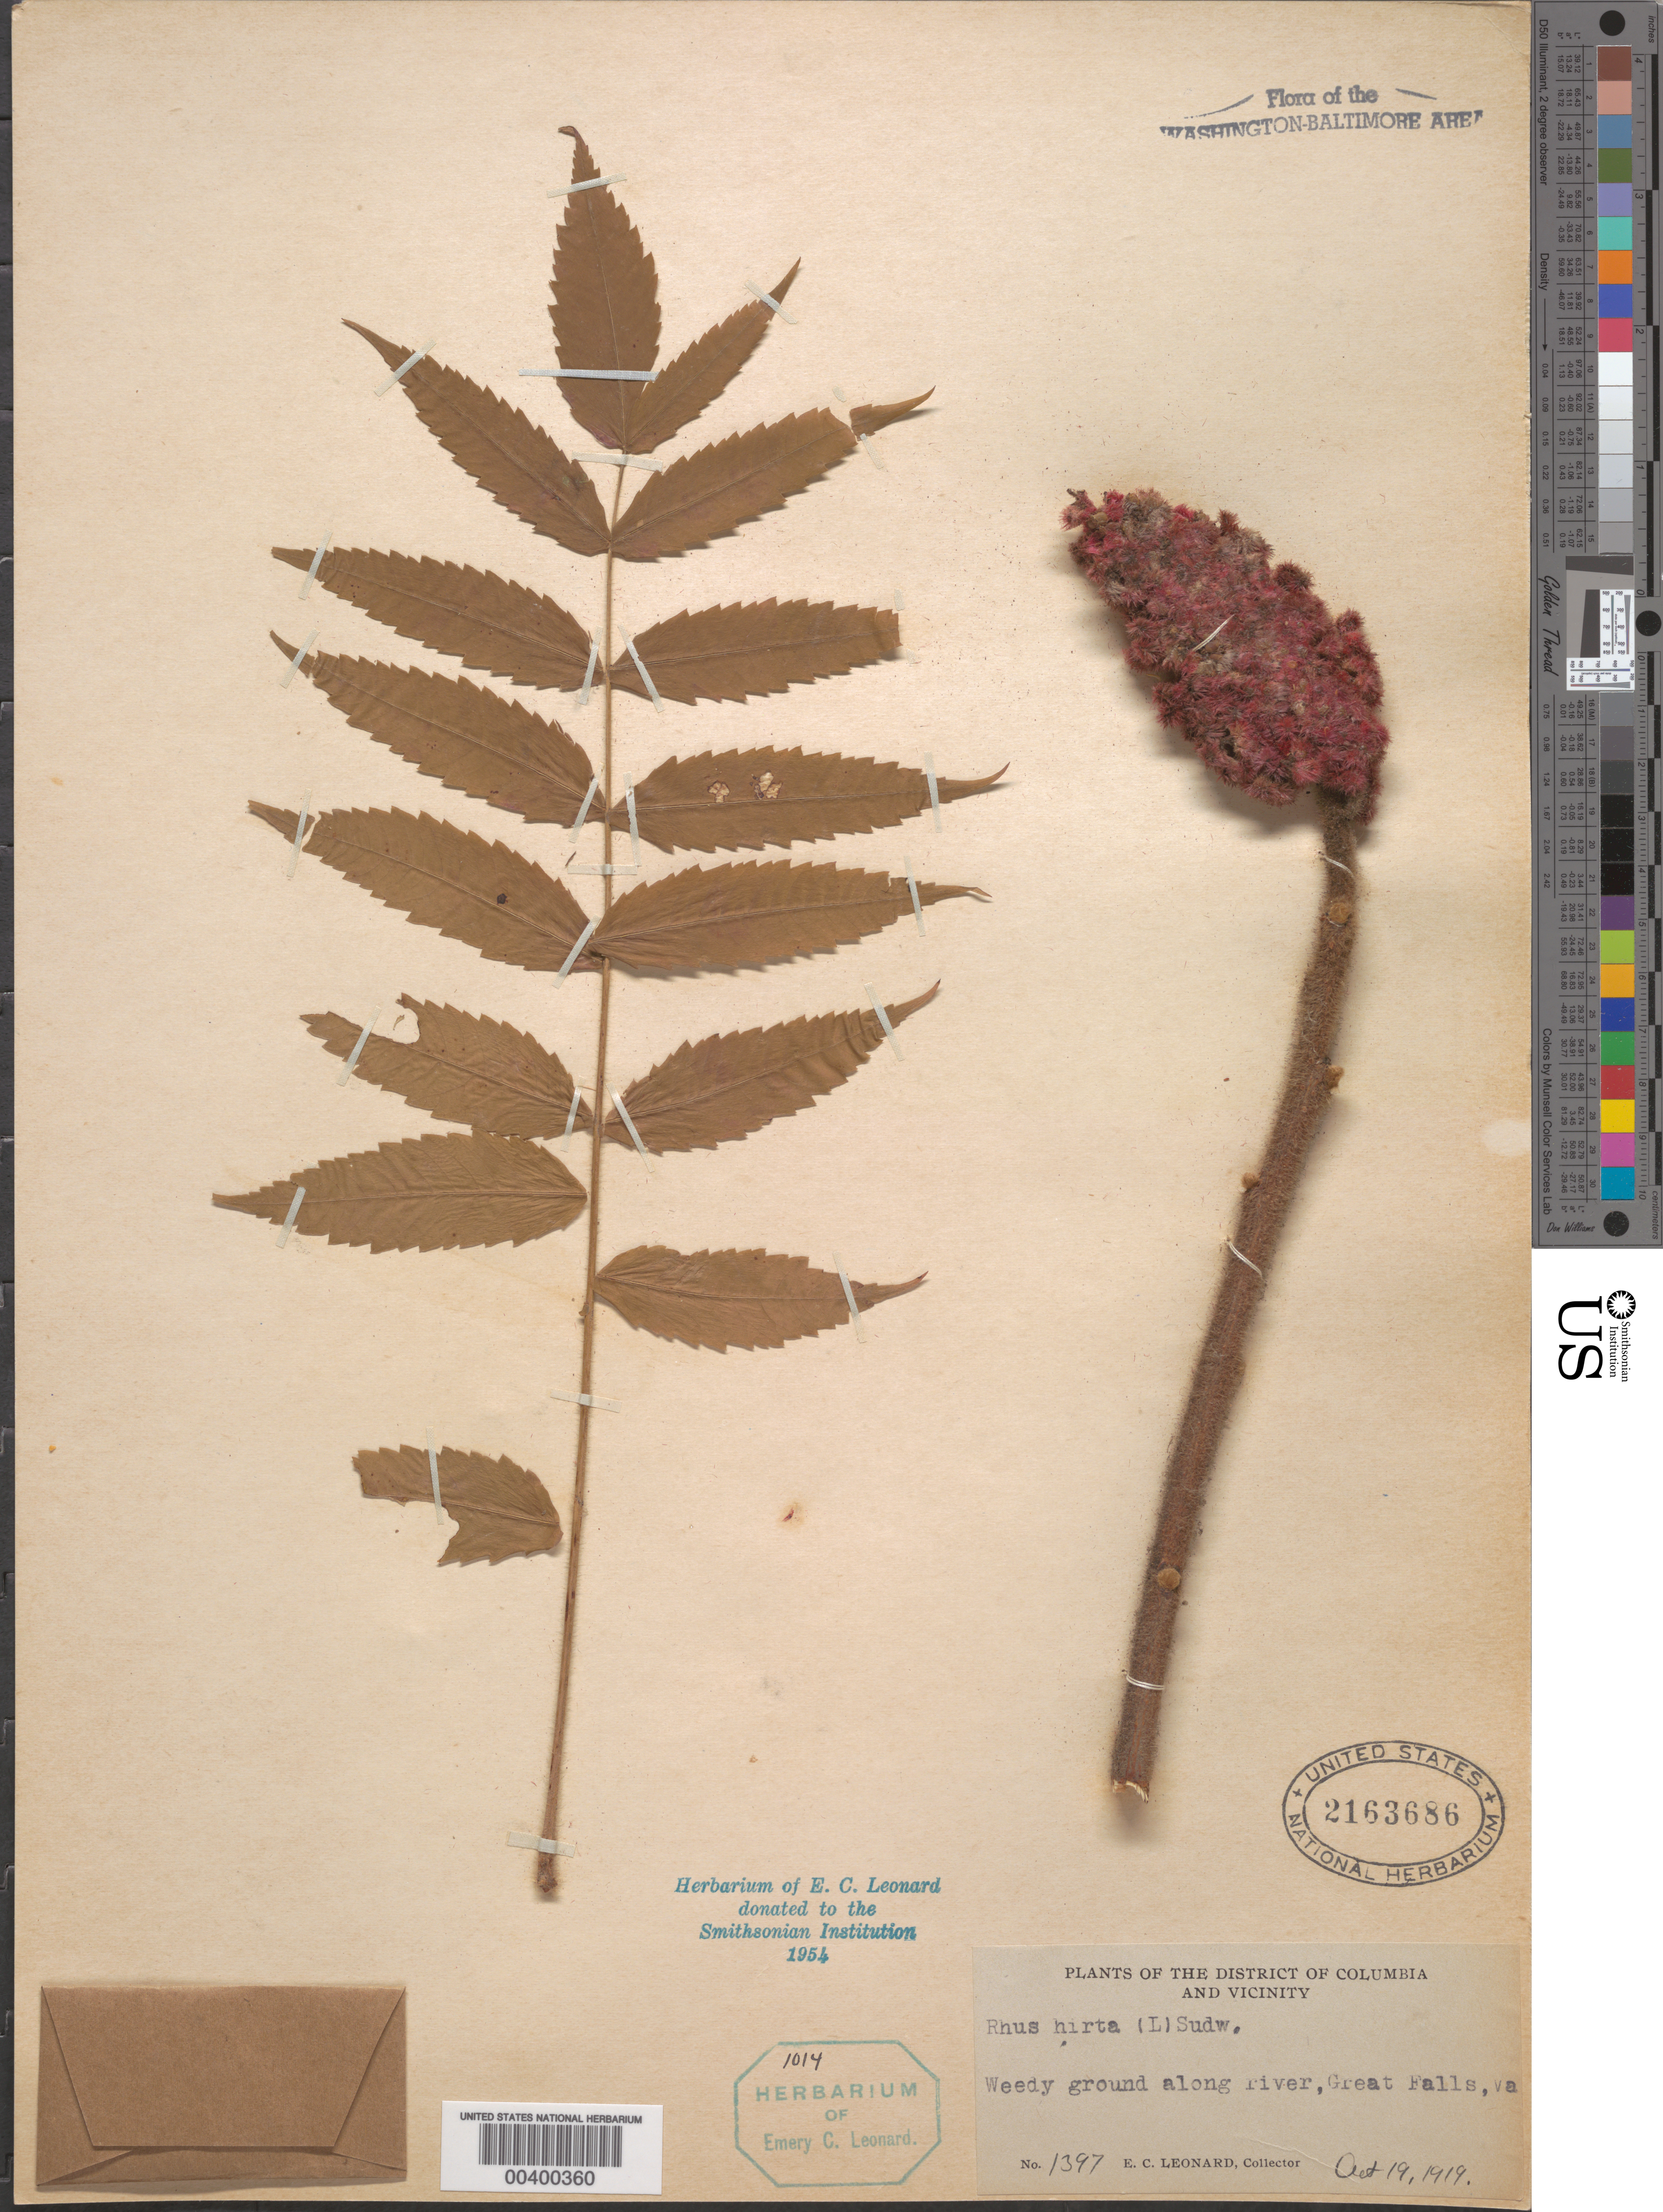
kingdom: Plantae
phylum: Tracheophyta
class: Magnoliopsida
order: Sapindales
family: Anacardiaceae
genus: Rhus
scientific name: Rhus typhina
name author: L.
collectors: E. C. Leonard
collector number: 1397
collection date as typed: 19 Oct 1919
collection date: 1919-10-19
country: United States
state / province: Virginia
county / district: Fairfax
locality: Great Falls C. & O. Canal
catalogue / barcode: US 2163686